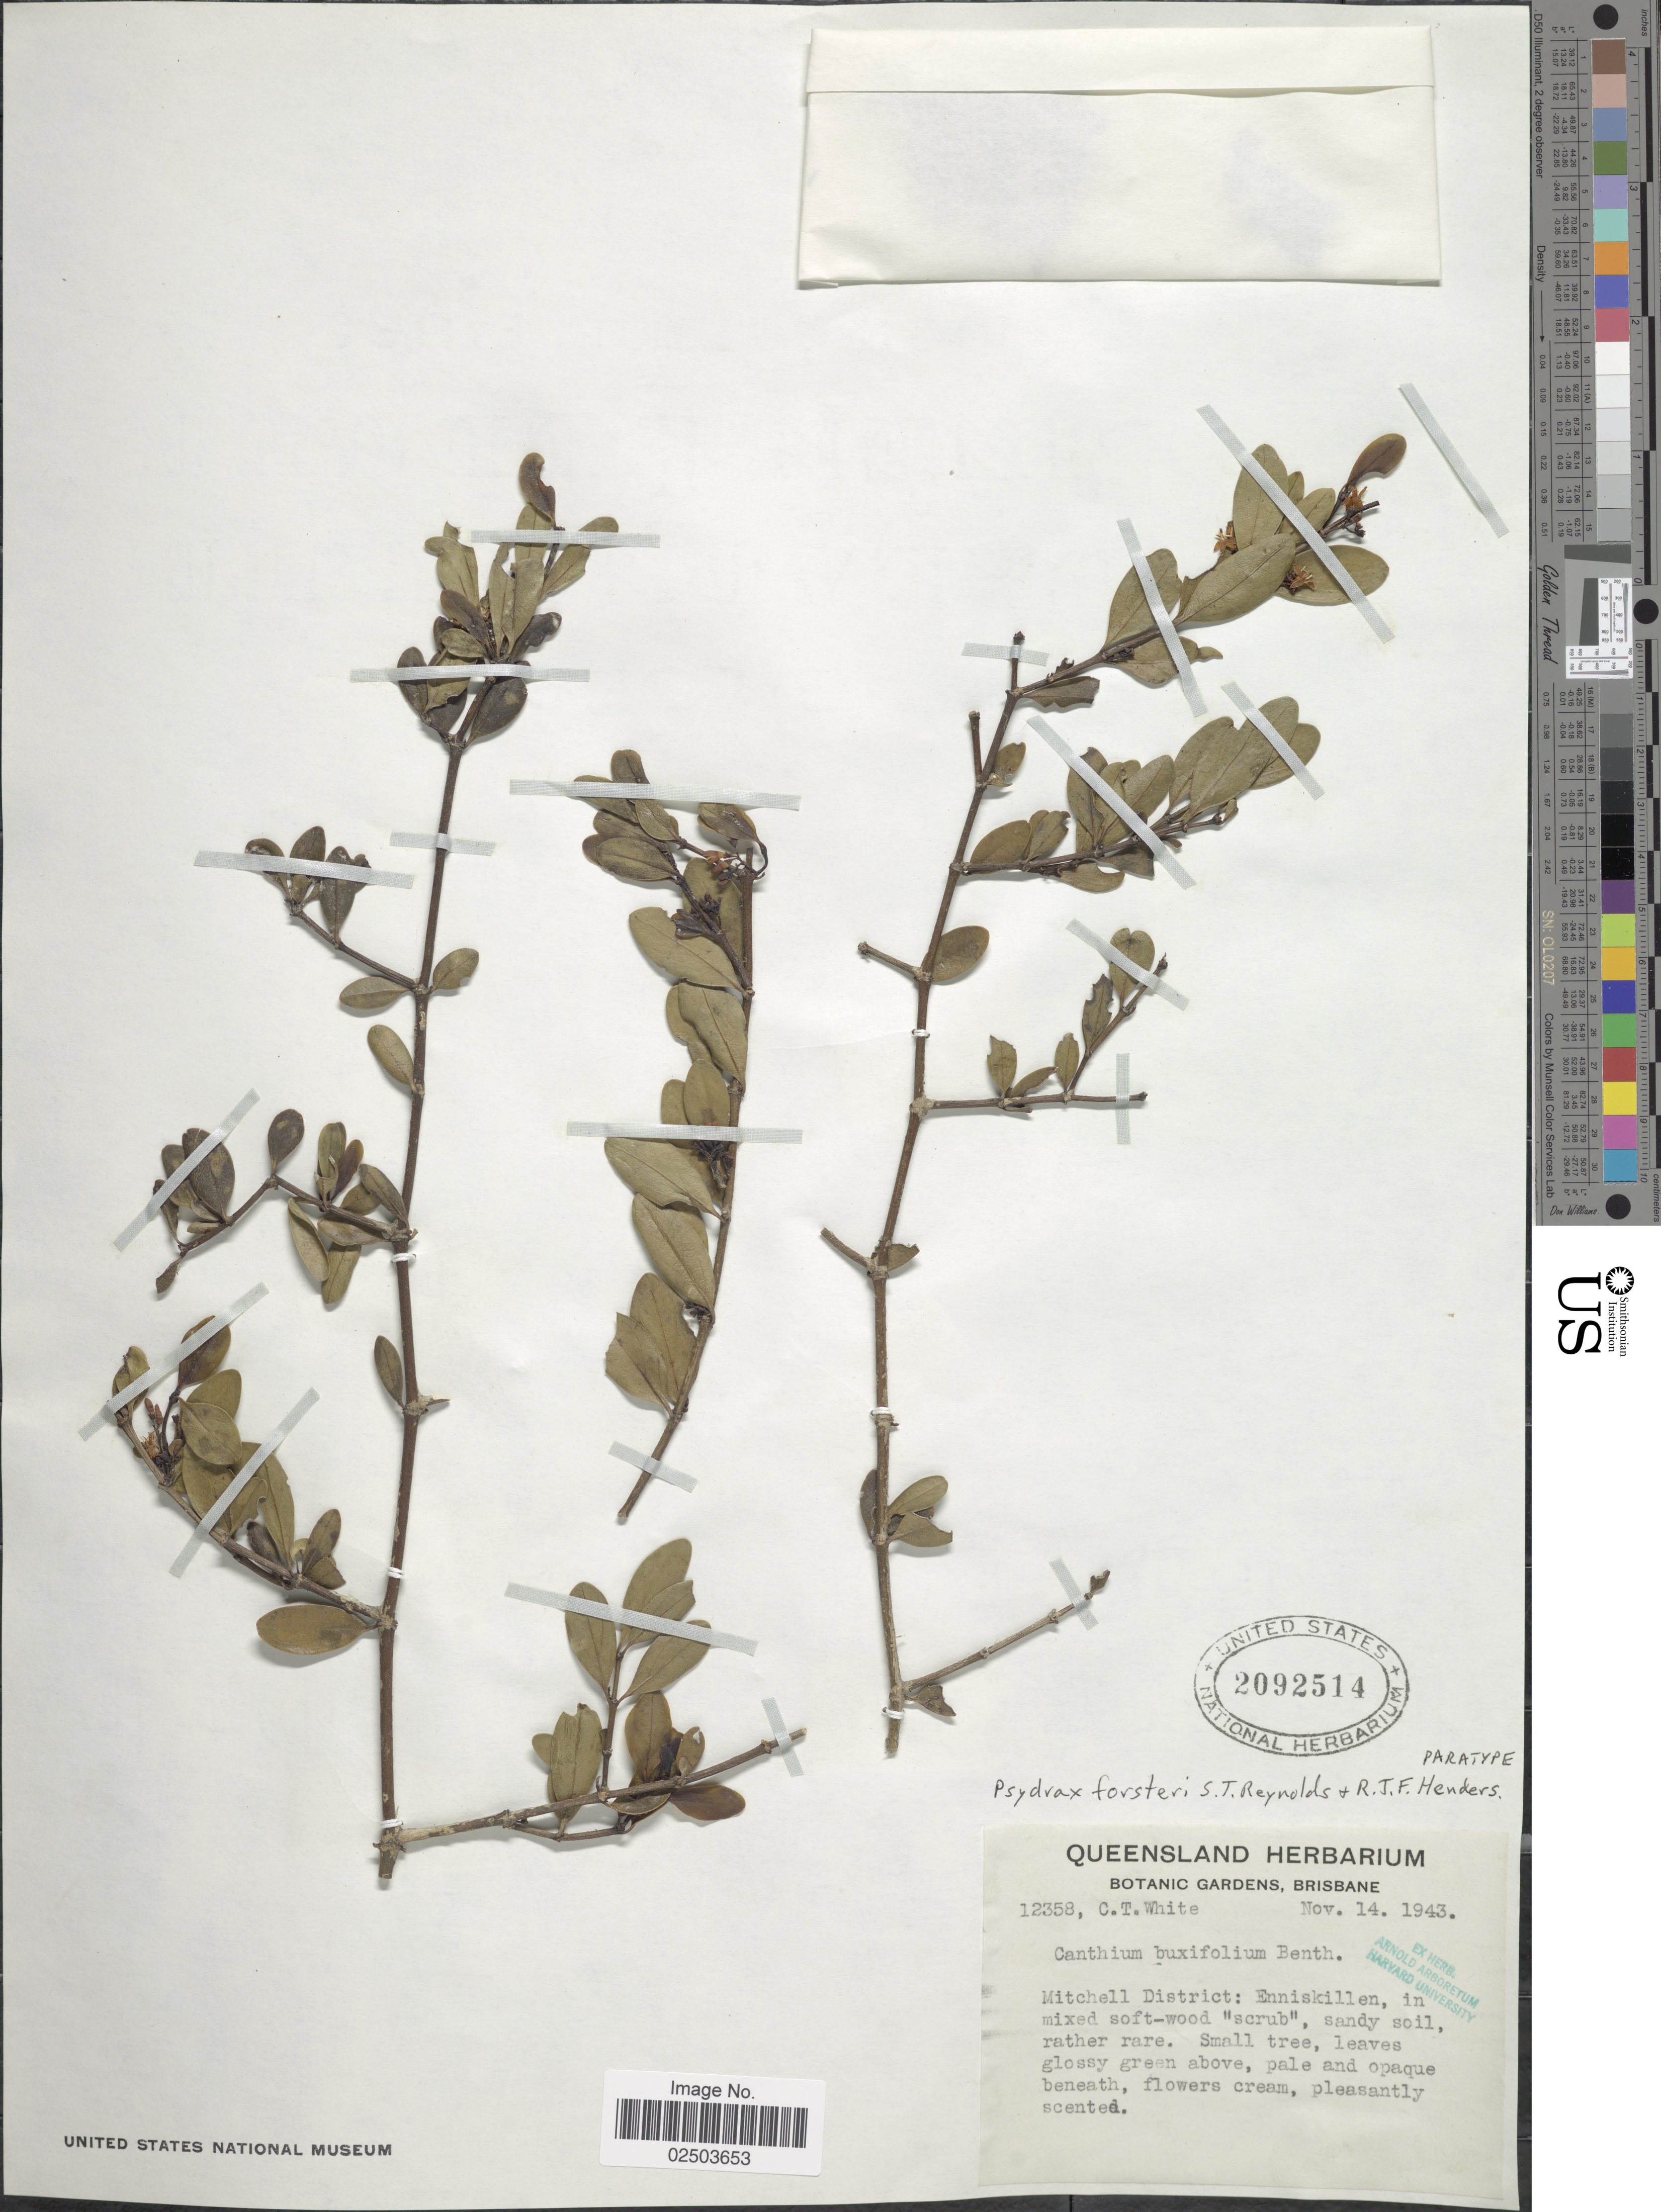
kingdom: Plantae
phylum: Tracheophyta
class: Magnoliopsida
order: Gentianales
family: Rubiaceae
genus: Psydrax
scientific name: Psydrax forsteri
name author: S. T. Reynolds & R.J.F. Hend.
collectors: C. T. White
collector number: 12358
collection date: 1943-11-14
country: Australia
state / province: Queensland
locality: Mitchell District: Enniskillen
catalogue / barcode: US 2092514